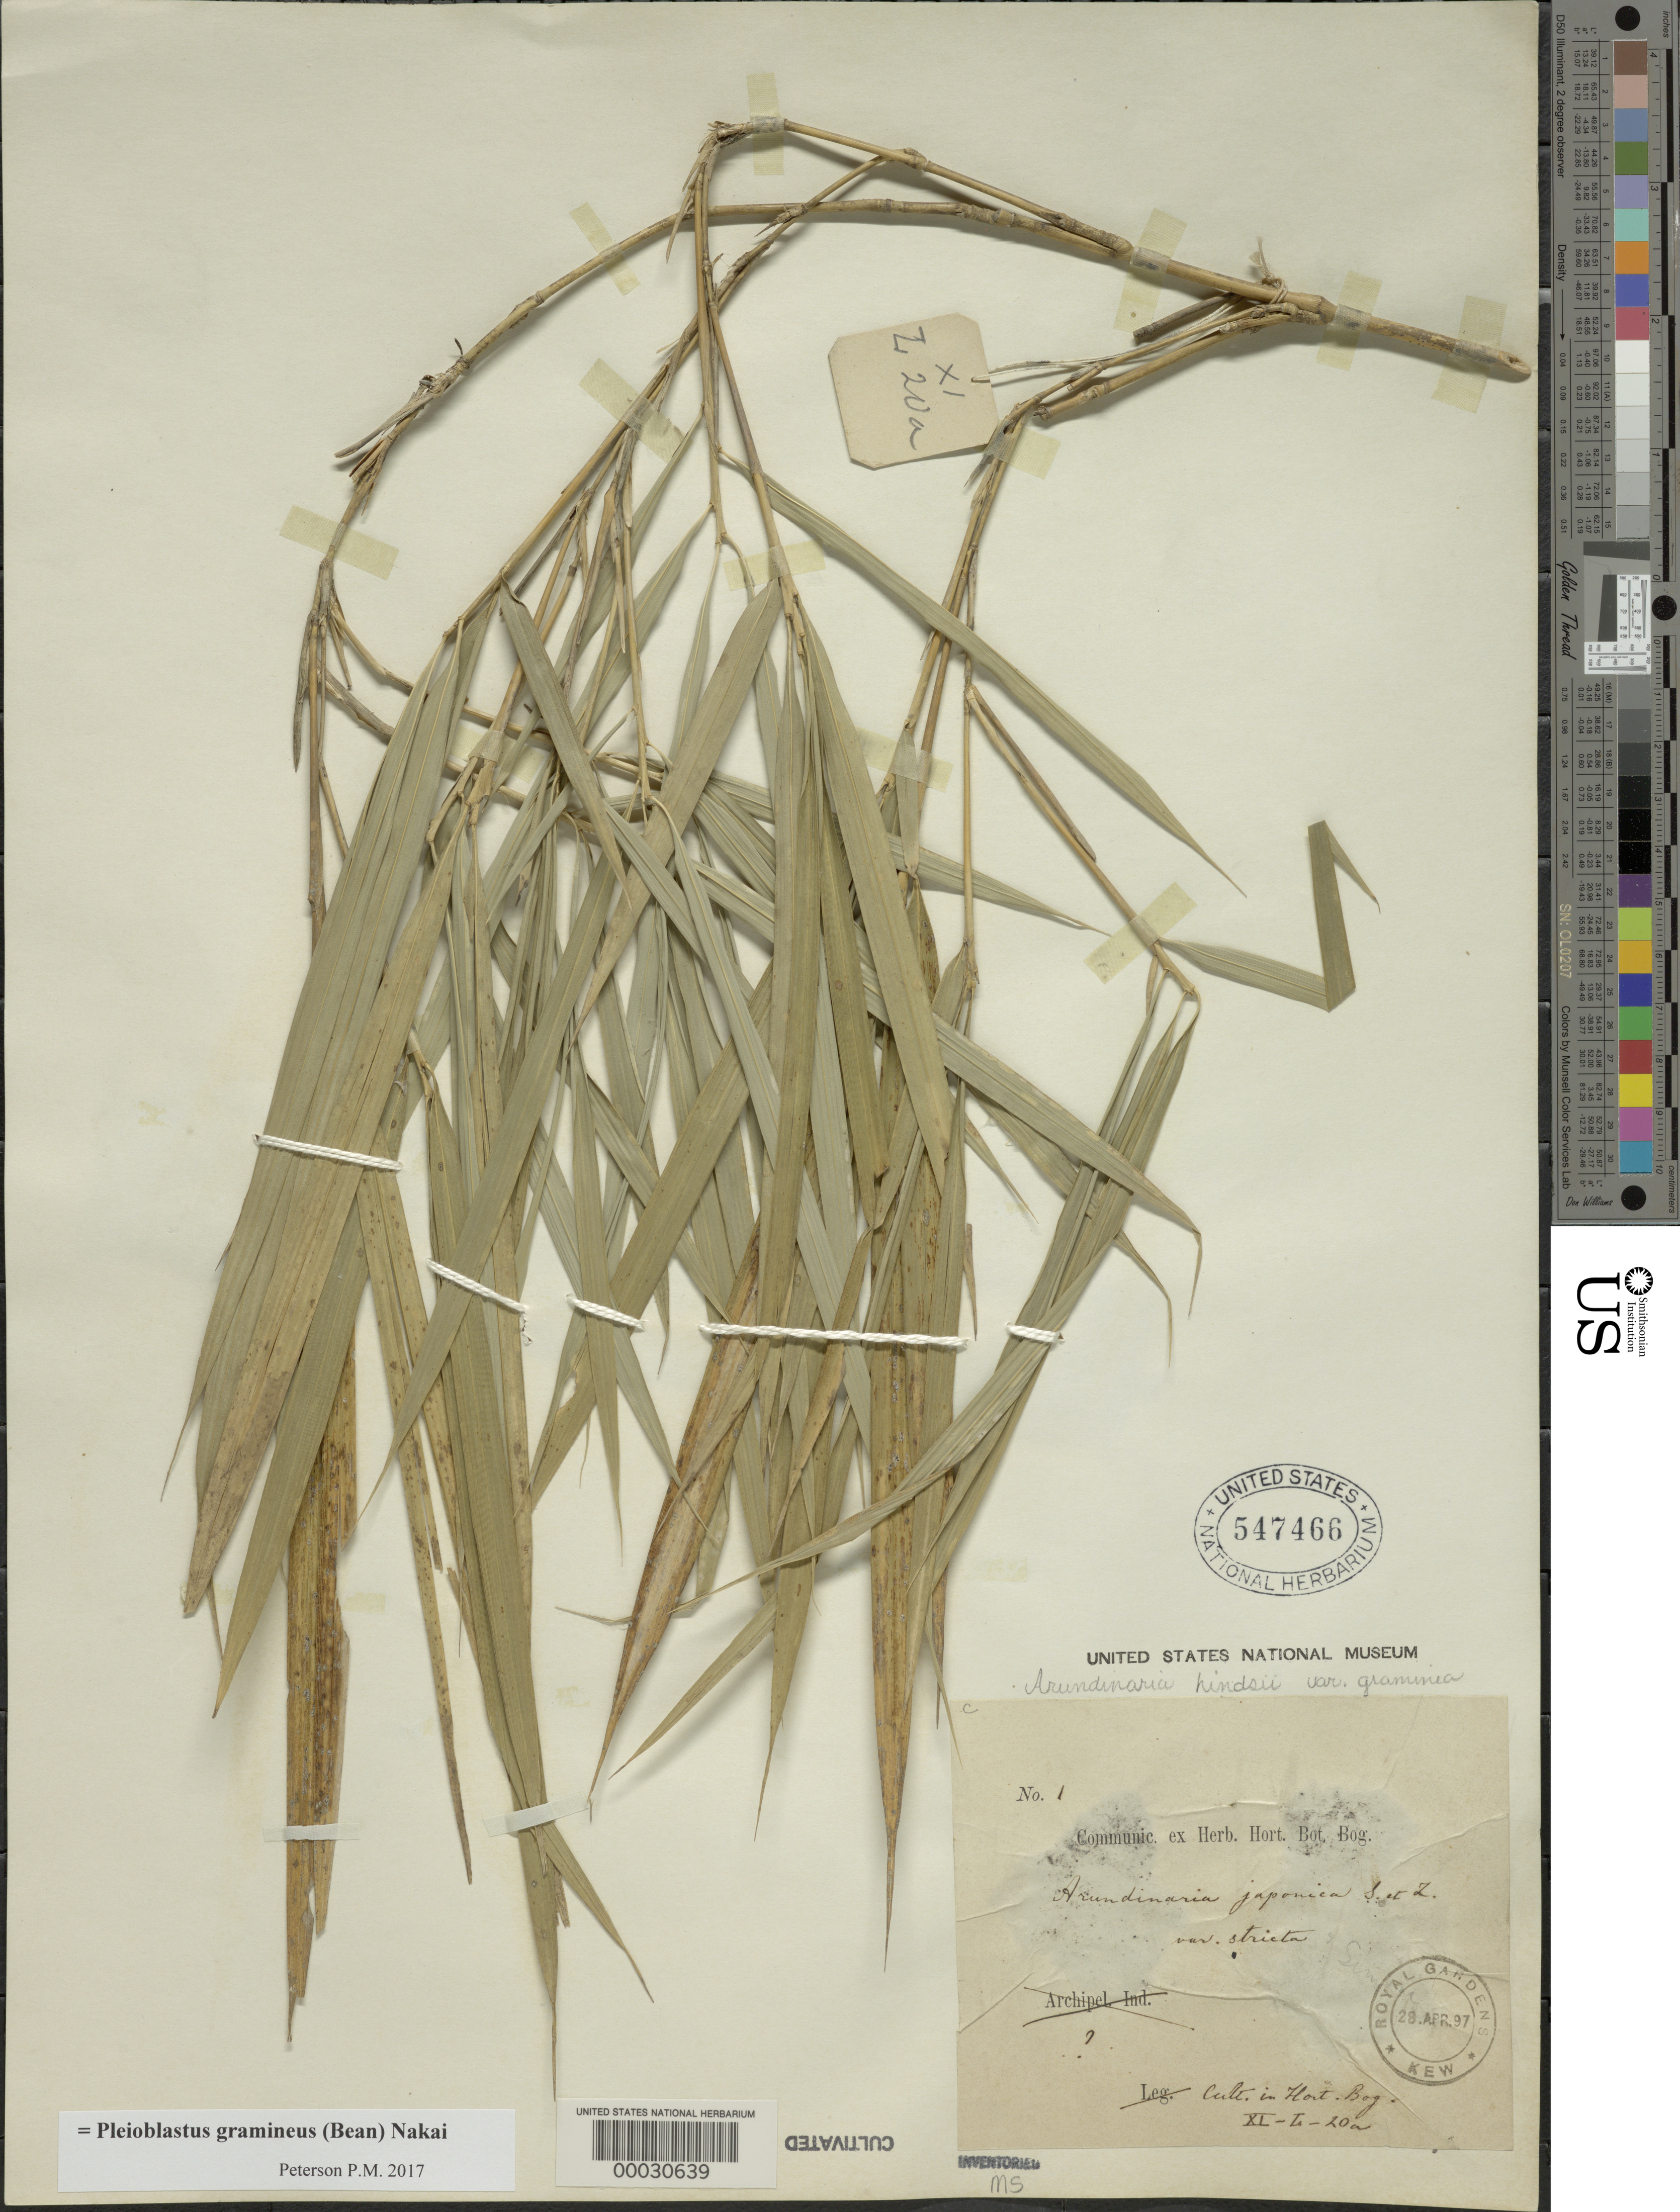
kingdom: Plantae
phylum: Tracheophyta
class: Liliopsida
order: Poales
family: Poaceae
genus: Pleioblastus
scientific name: Pleioblastus gramineus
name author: (Bean) Nakai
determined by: Poaceae Reorganization Project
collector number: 1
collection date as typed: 28 Apr 1897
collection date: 1897-04-28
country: United Kingdom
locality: Royal botanical gardens-kew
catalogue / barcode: US 547466